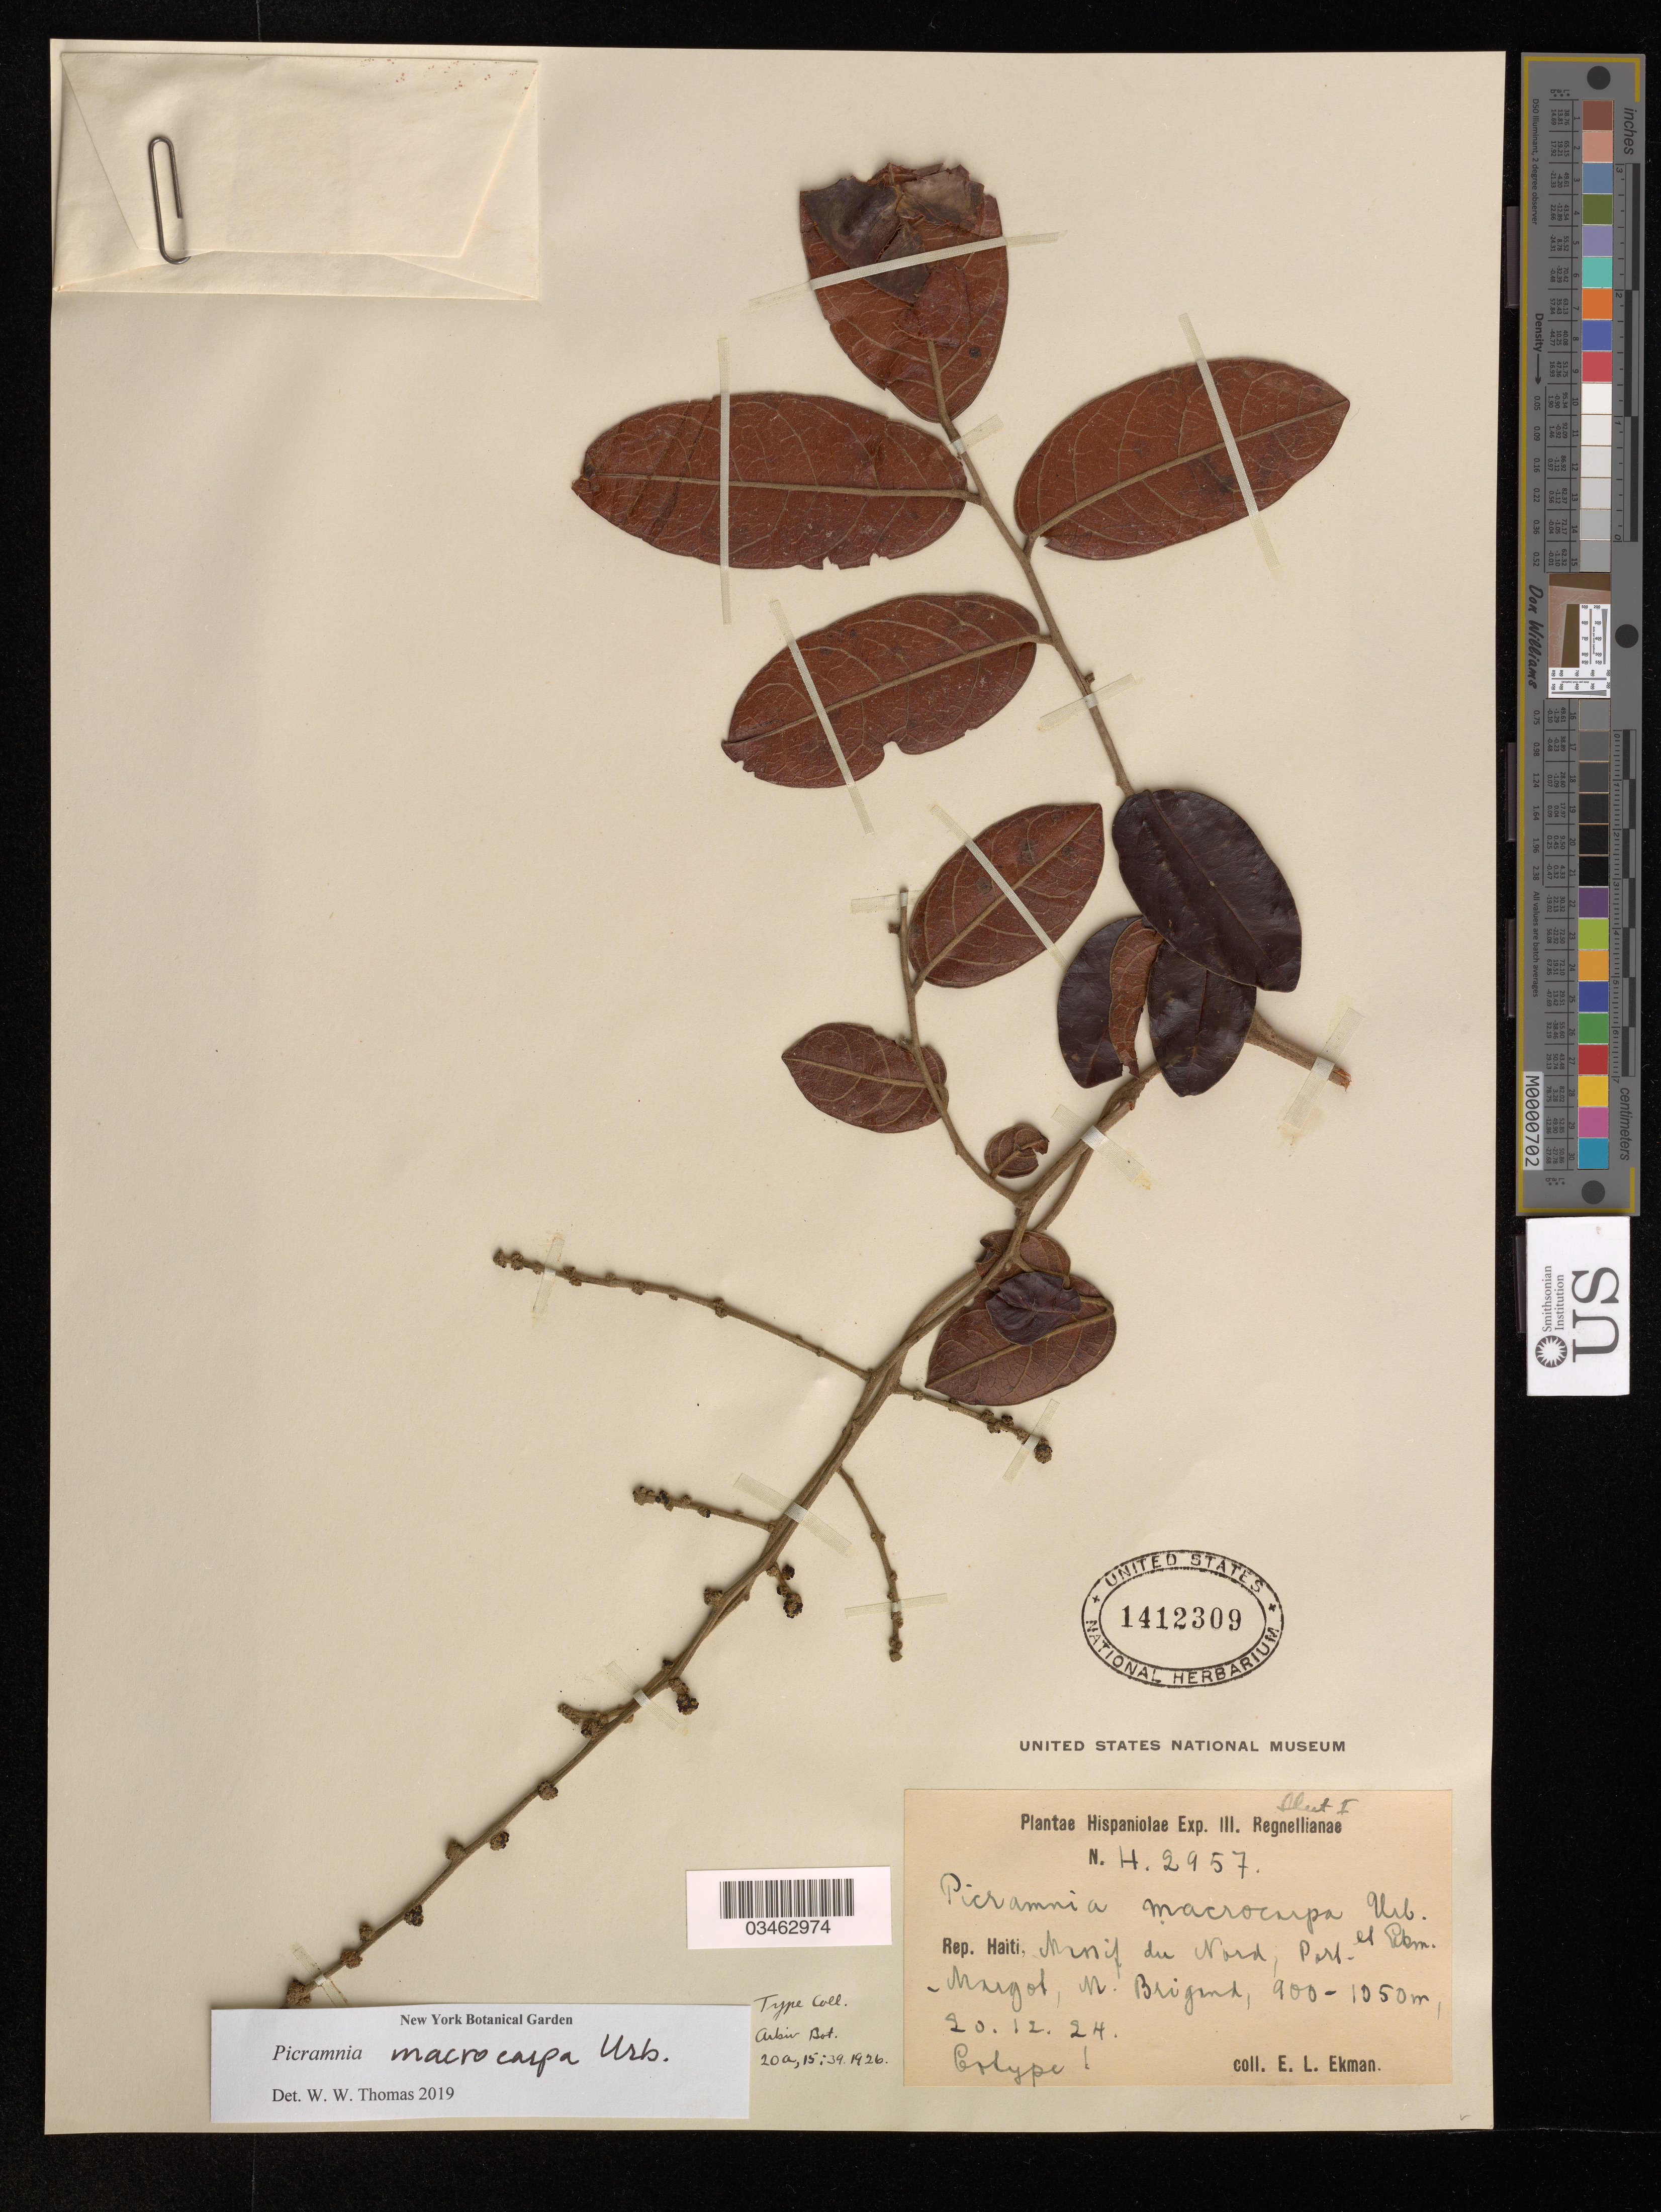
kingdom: Plantae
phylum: Tracheophyta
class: Magnoliopsida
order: Picramniales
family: Picramniaceae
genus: Picramnia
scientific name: Picramnia macrocarpa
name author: Urb. & Ekman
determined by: Thomas, W. W.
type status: Isotype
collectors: E. L. Ekman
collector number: H 2957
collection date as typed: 20 Dec 1924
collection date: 1924-12-20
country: Haiti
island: Hispaniola Island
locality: Massif du Nord, Port Margot, Morne Brigand.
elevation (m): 900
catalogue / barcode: US 1412309